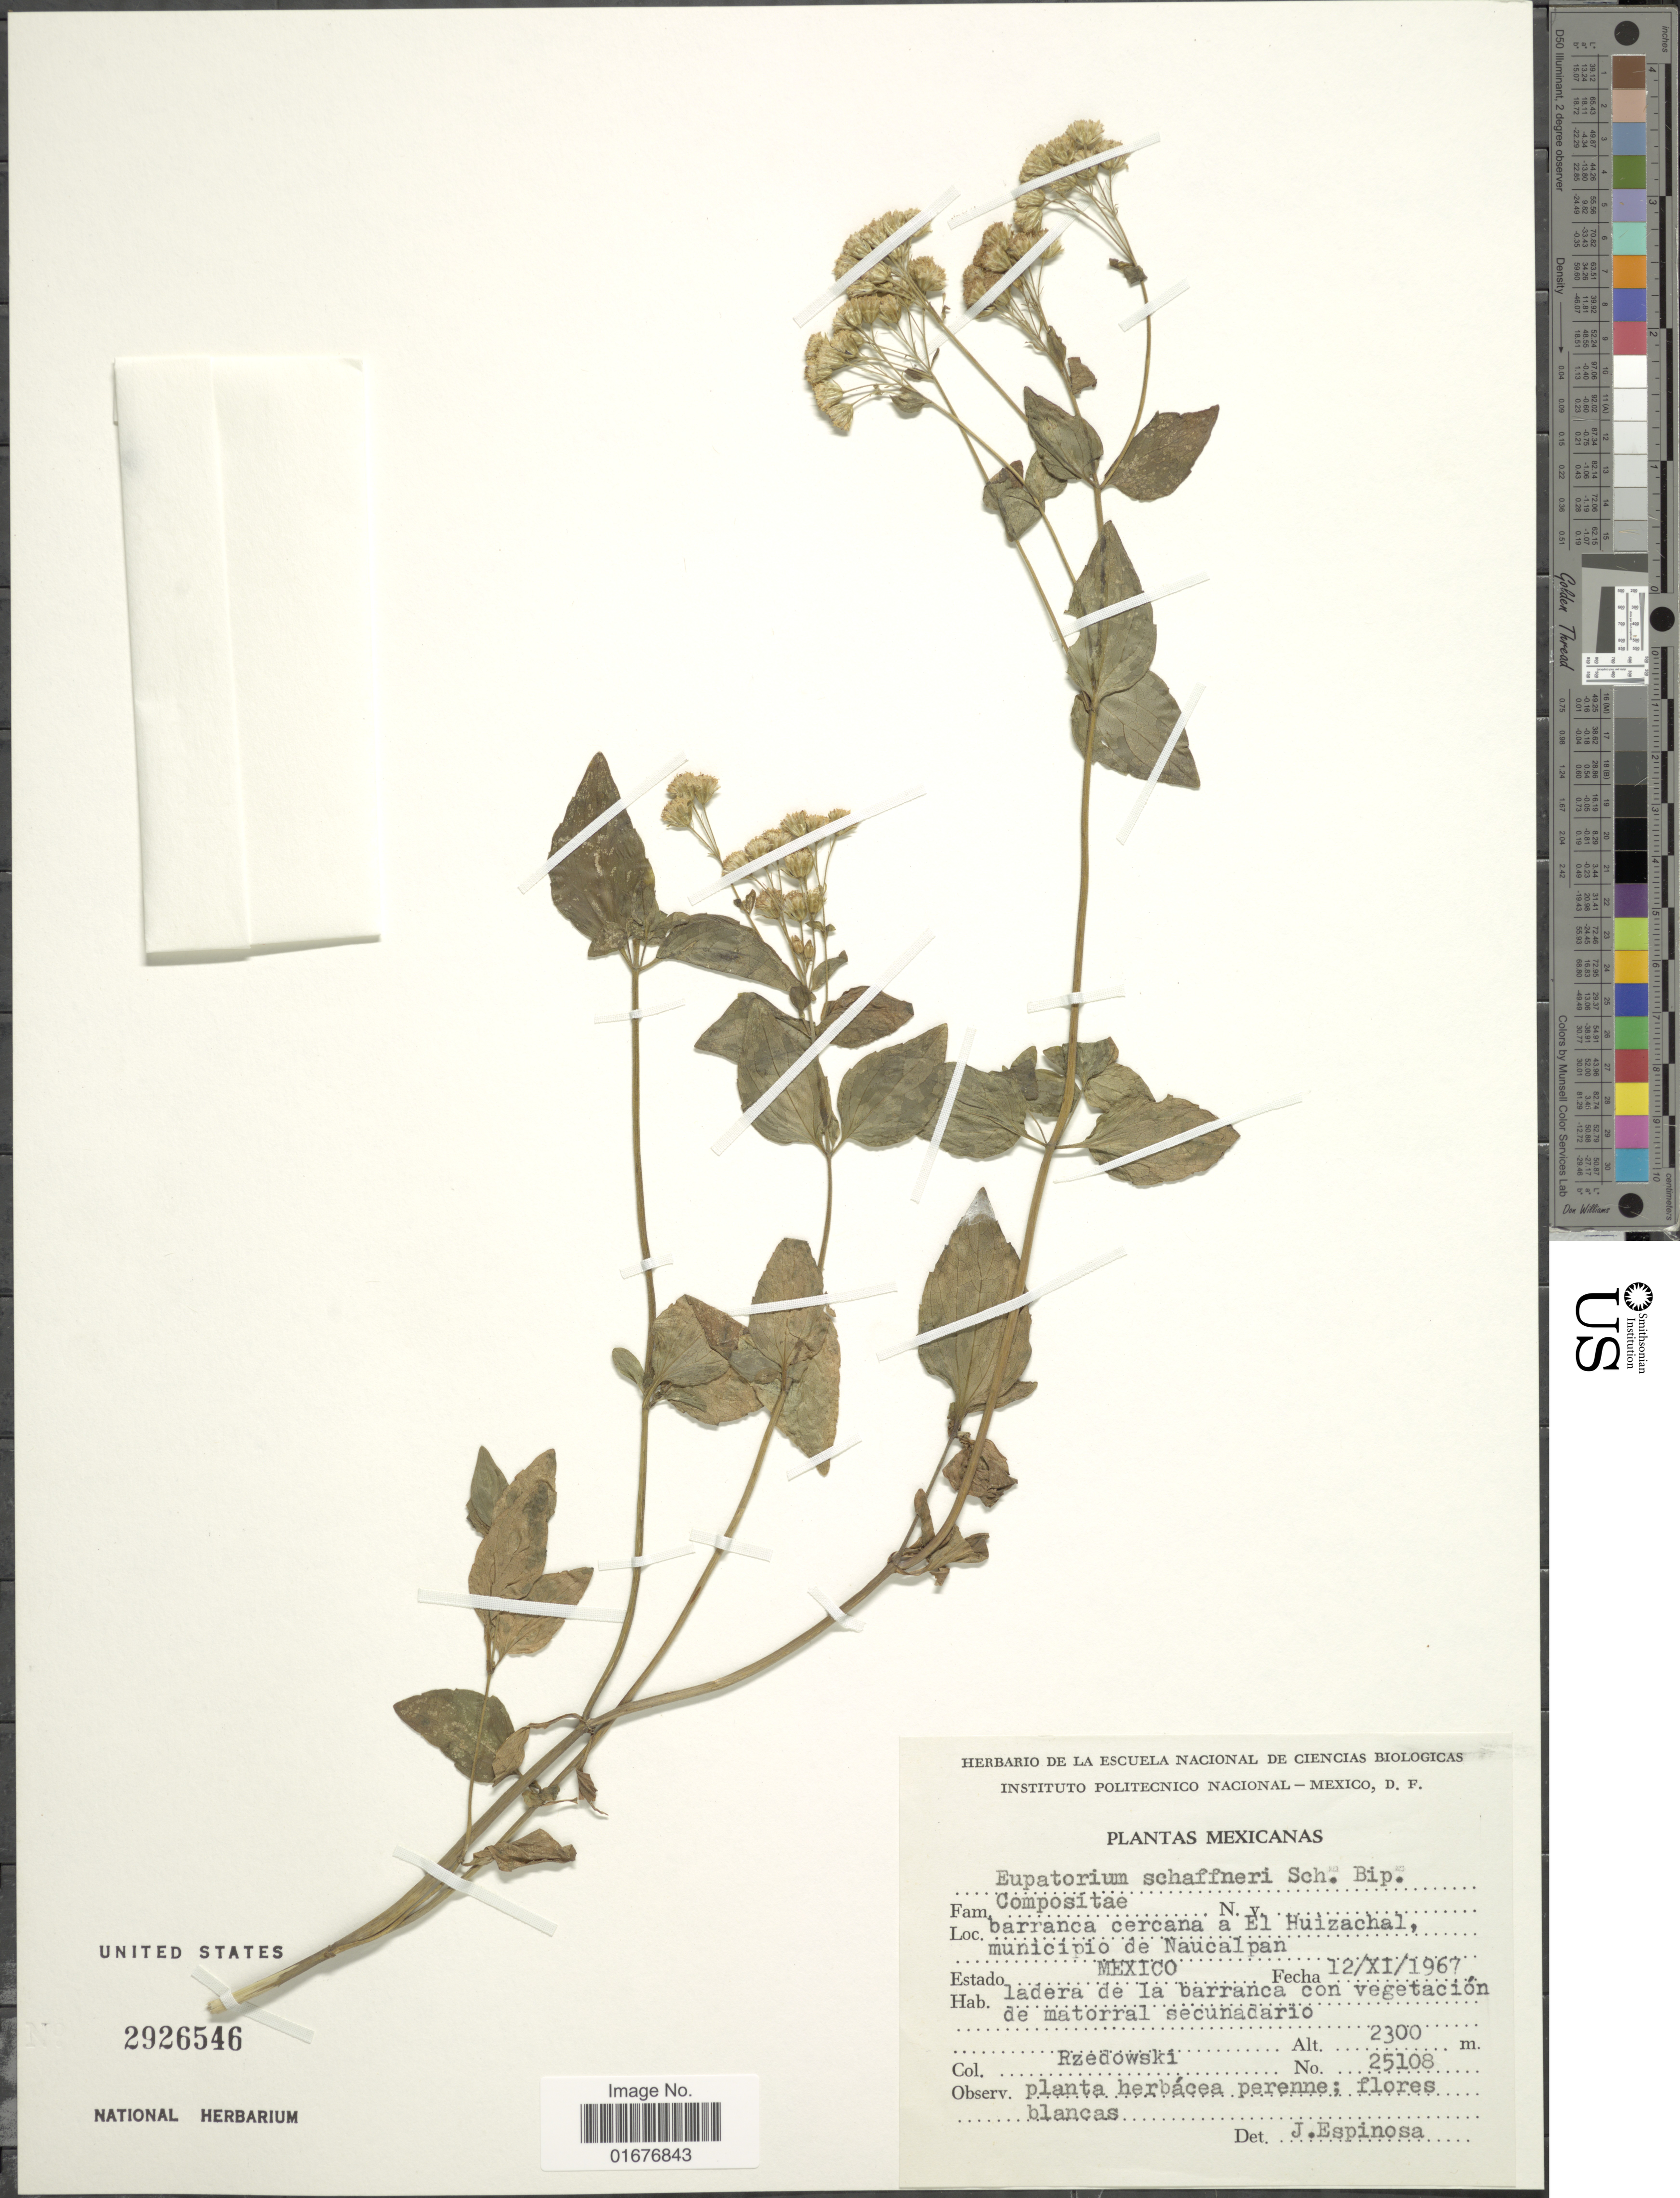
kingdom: Plantae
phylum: Tracheophyta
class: Magnoliopsida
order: Asterales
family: Asteraceae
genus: Ageratina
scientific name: Ageratina schaffneri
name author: (Sch. Bip. ex B.L. Rob.) R.M. King & H. Rob.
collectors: Rzedowski, --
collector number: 25108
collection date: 1967-11-12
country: Mexico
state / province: México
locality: Barranca cercana a El Huizachal, municipio de Naucalpan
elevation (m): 2300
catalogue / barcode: US 2926546